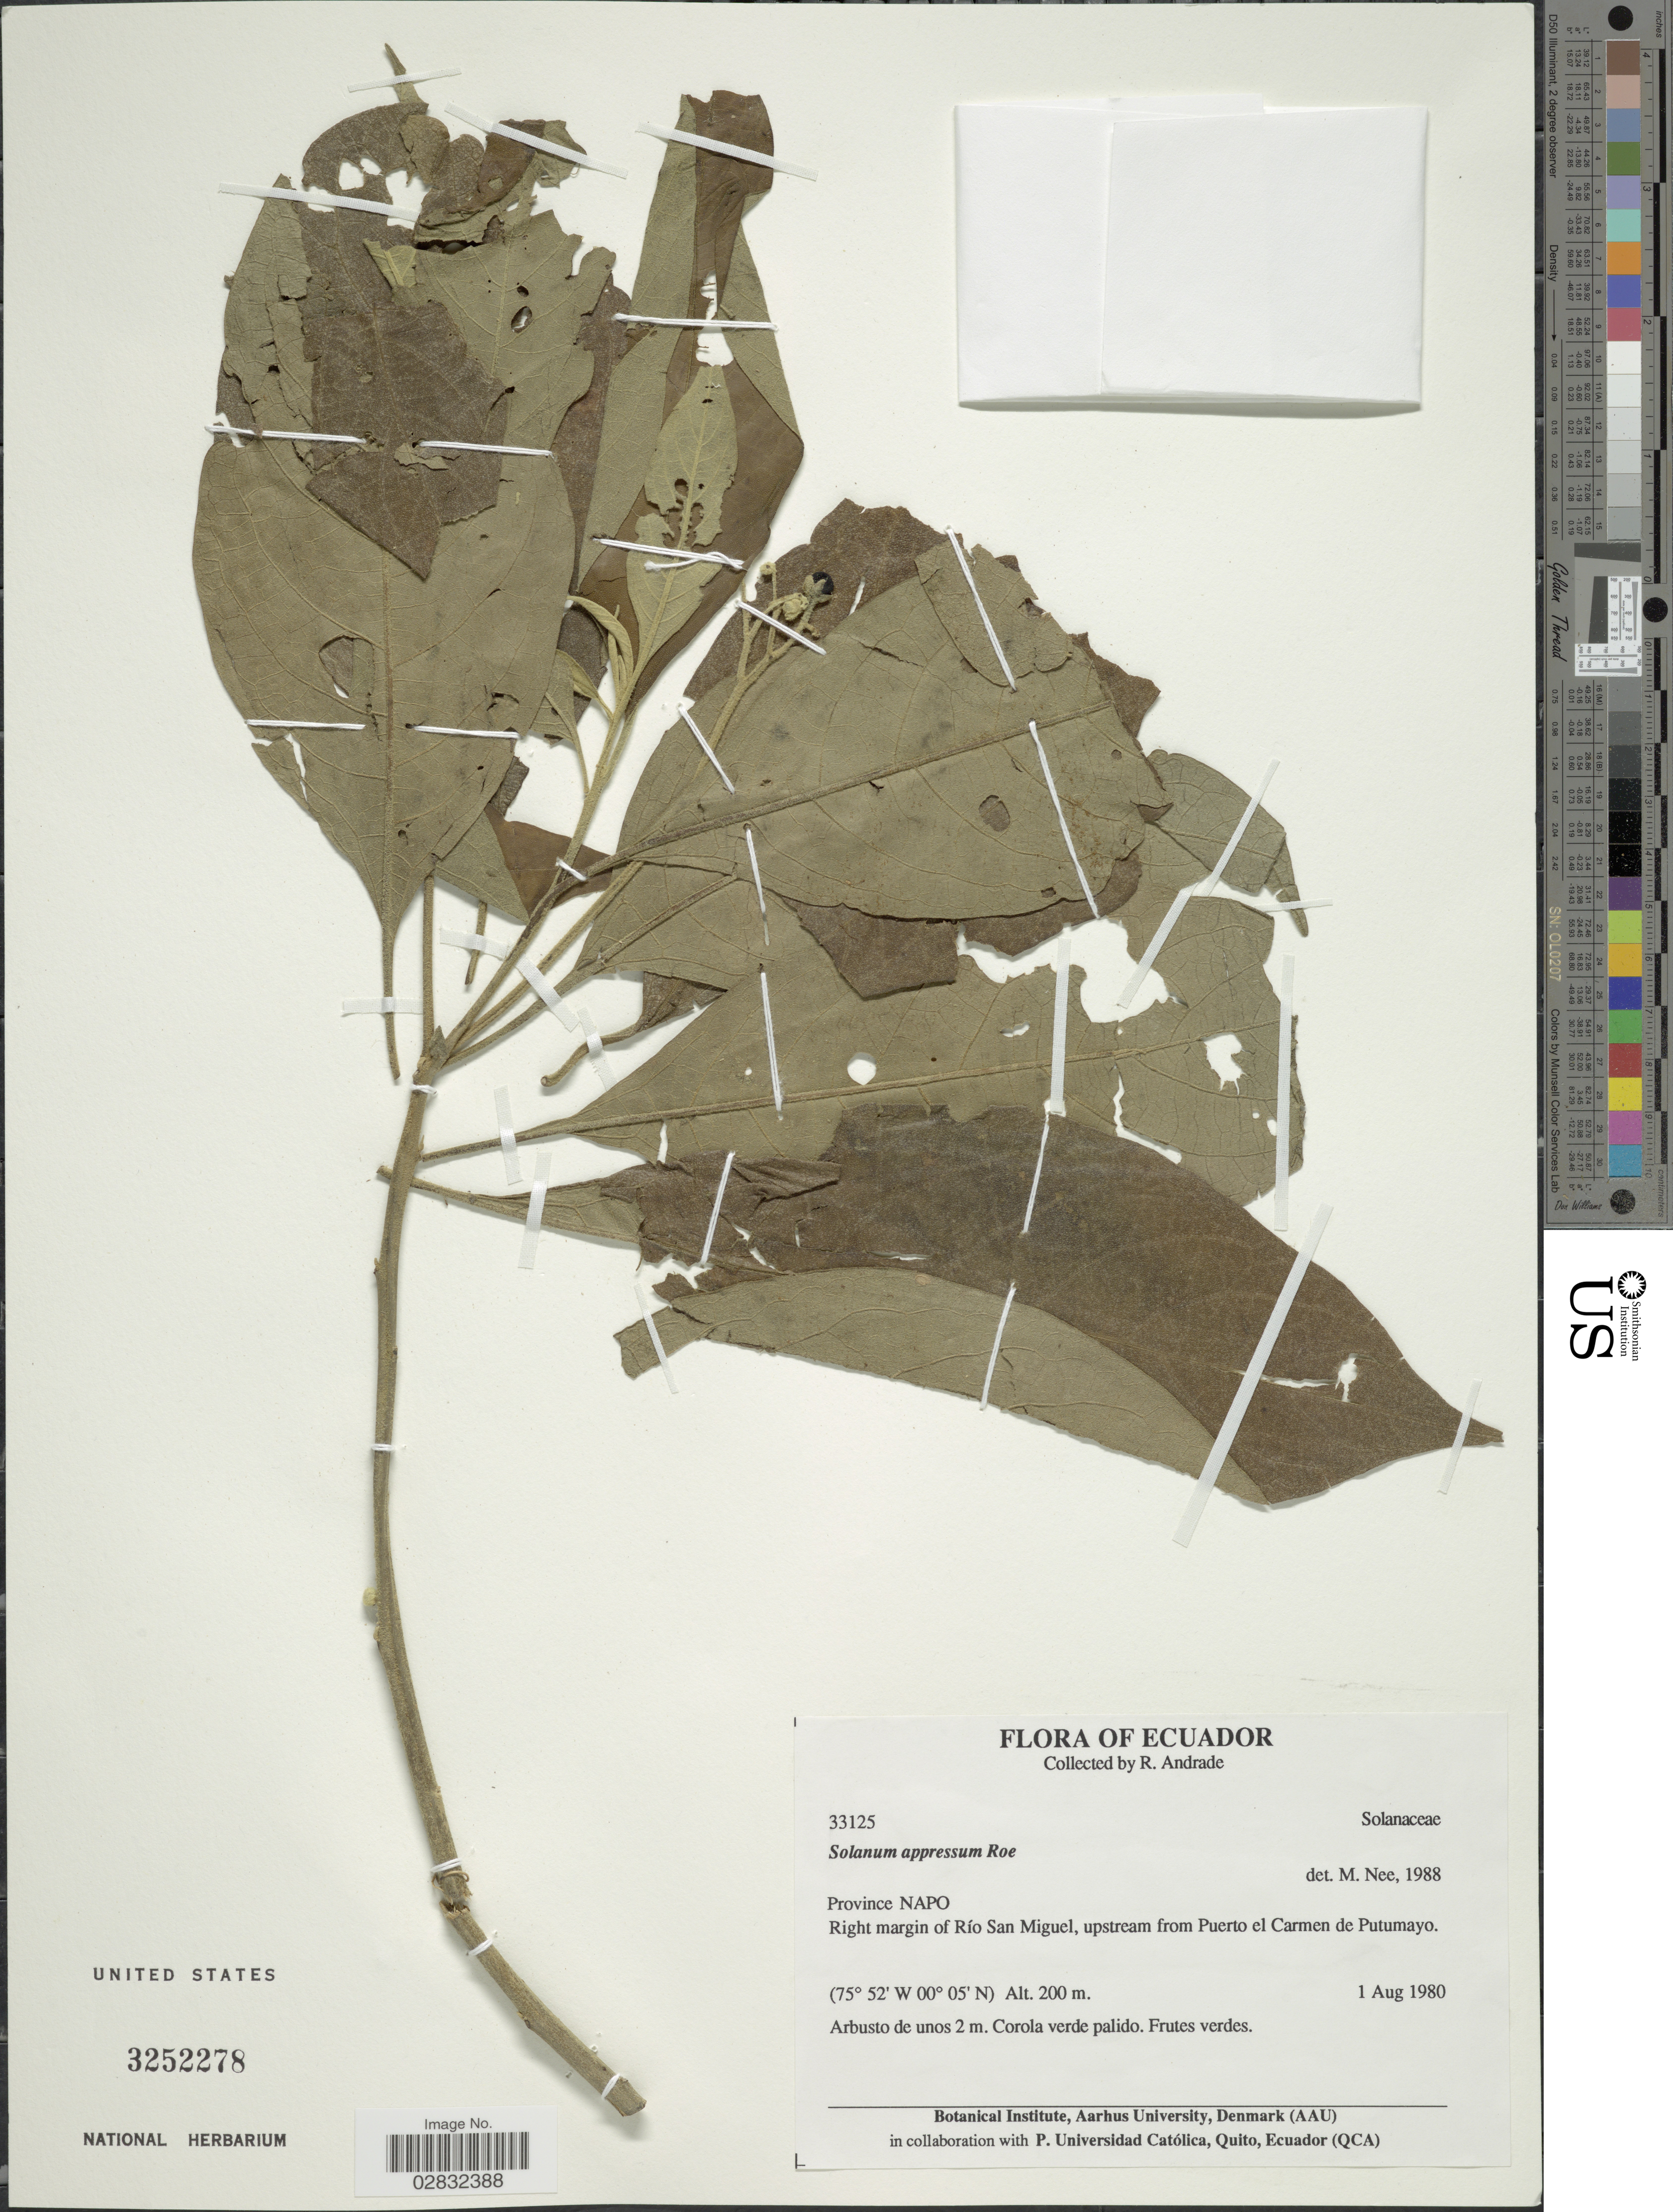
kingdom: Plantae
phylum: Tracheophyta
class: Magnoliopsida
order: Solanales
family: Solanaceae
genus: Solanum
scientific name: Solanum appressum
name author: K.E. Roe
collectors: R. Andrade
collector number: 33125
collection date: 1980-08-01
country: Ecuador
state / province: Napo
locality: Province Napo, Right margin of Río San Miguel, upstream from Puerto el Carmen de Putumayo.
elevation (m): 200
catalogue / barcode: US 3252278